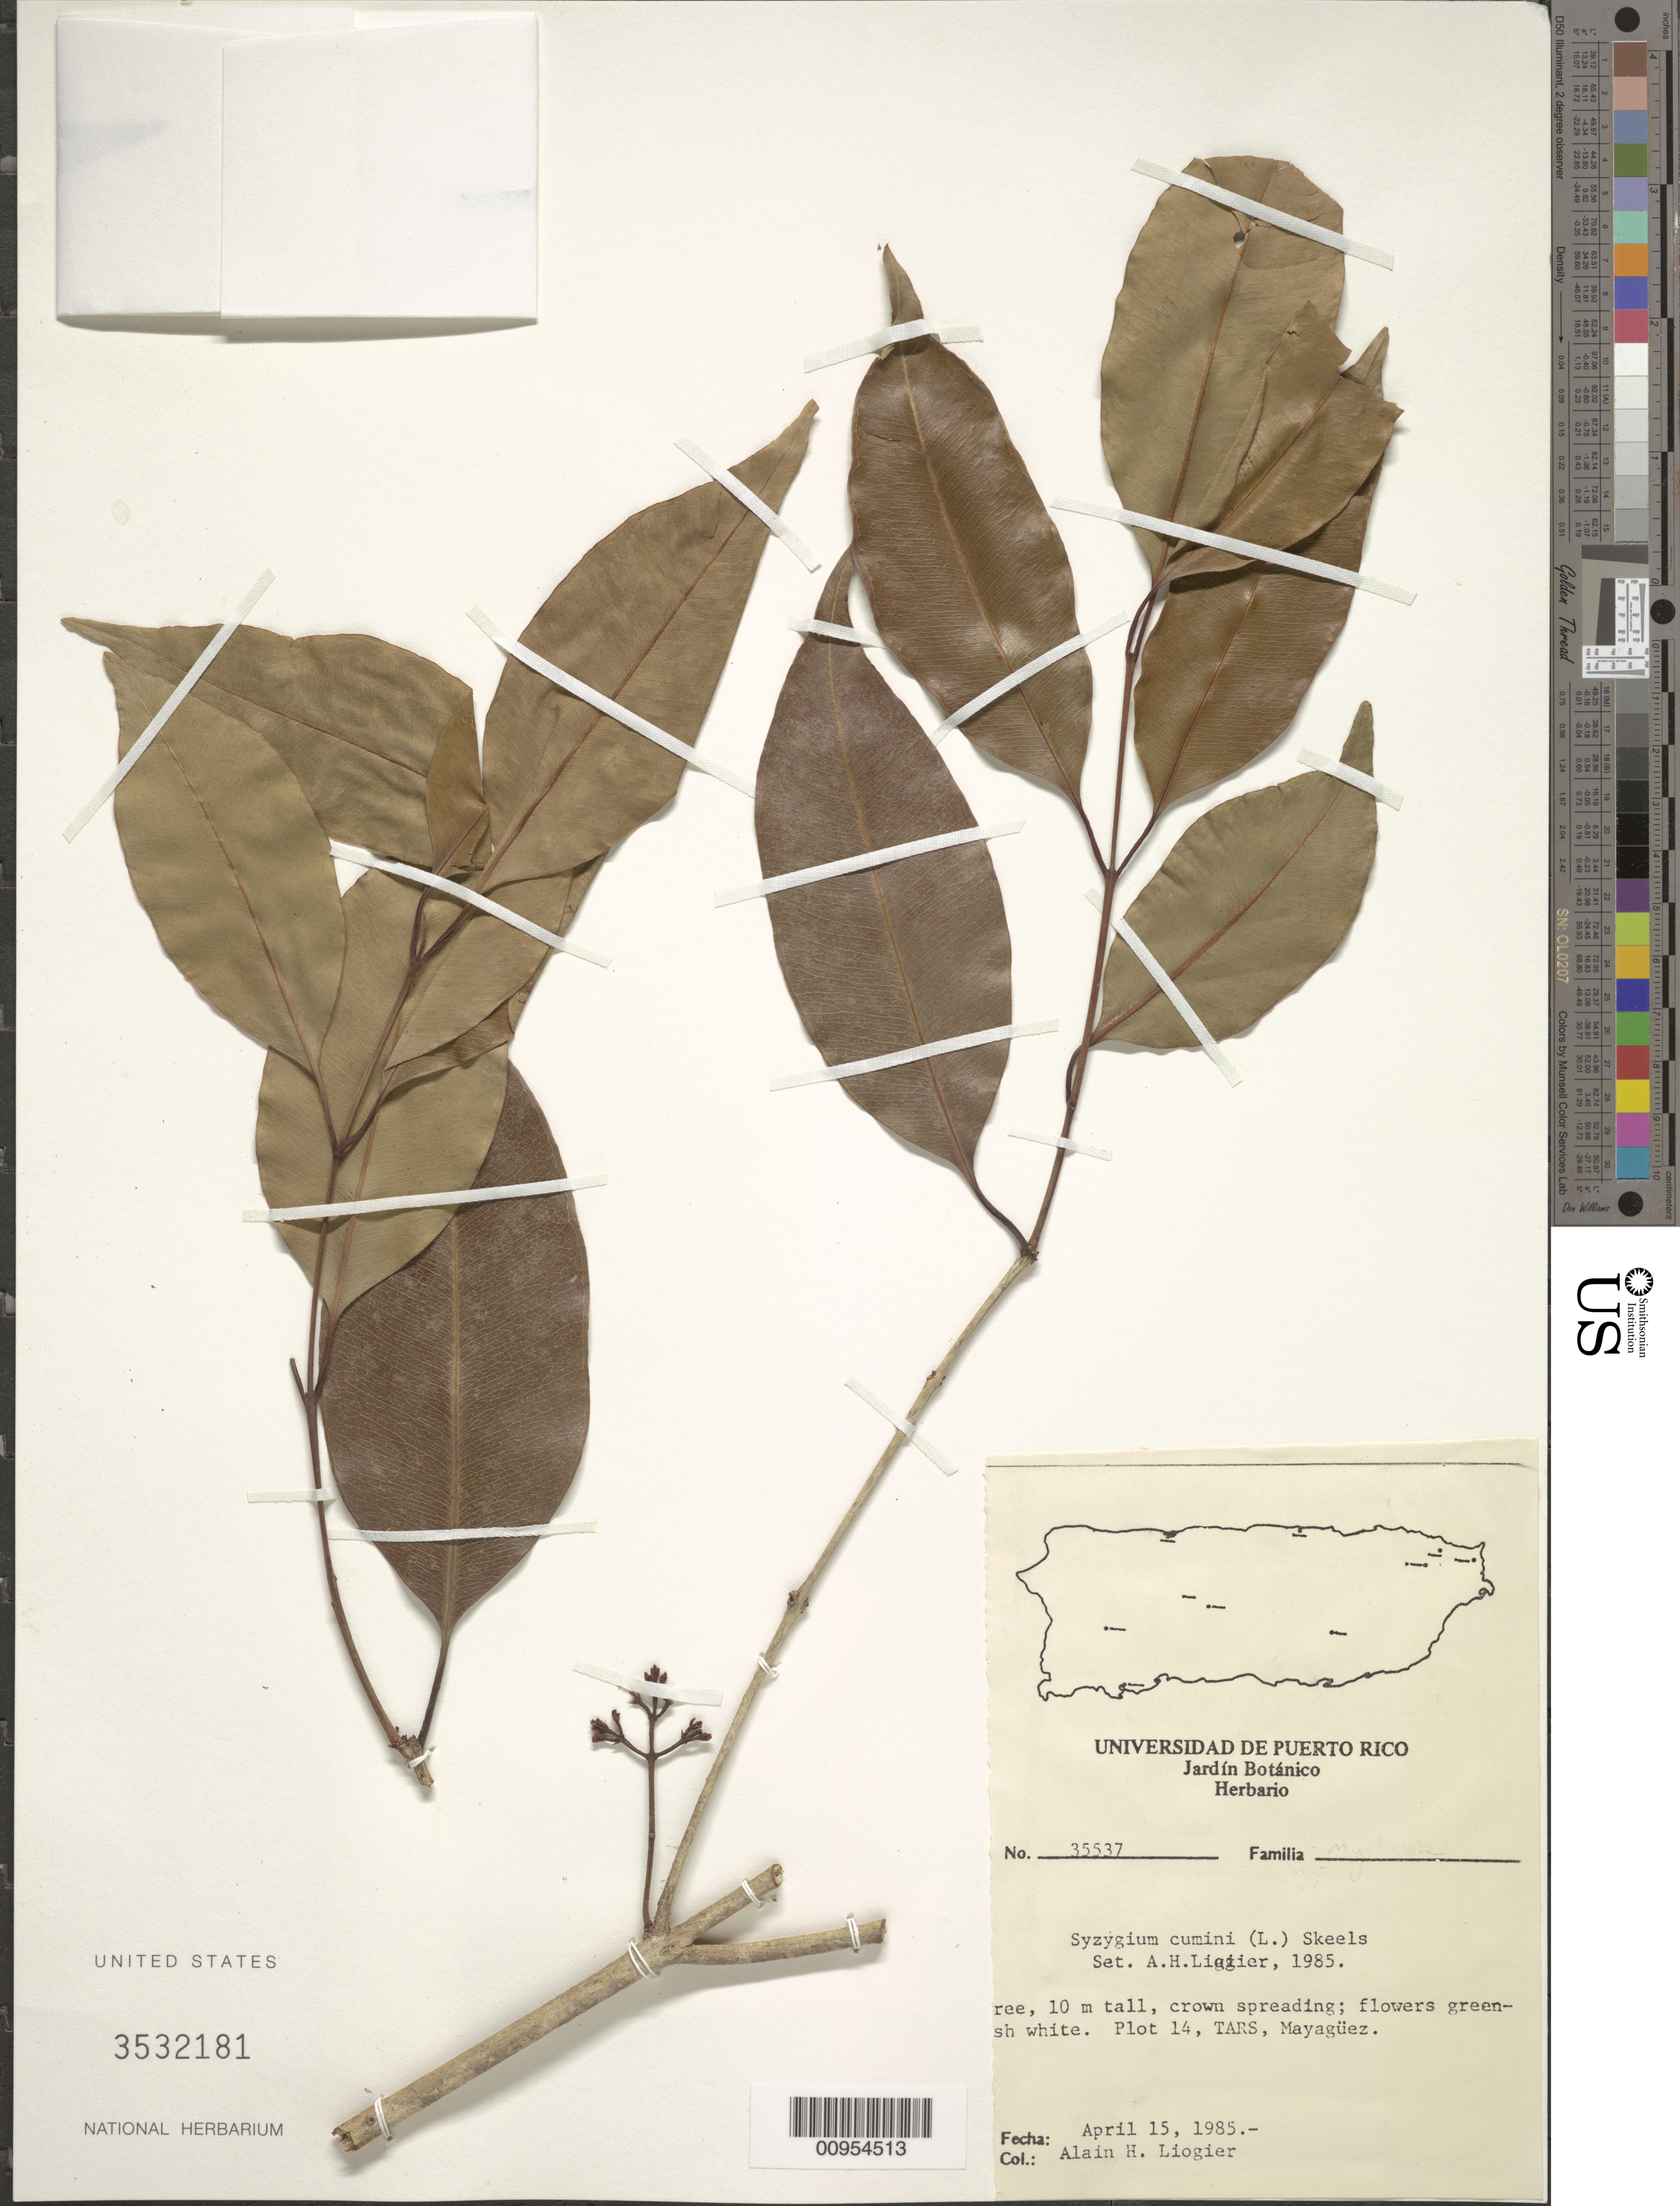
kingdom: Plantae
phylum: Tracheophyta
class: Magnoliopsida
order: Myrtales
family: Myrtaceae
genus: Syzygium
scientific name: Syzygium cumini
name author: (L.) Skeels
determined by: Liogier, Alain H.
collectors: A. H. Liogier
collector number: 35537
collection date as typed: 15 Apr 1985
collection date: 1985-04-15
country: Puerto Rico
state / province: Mayagüez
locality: TARS, Plot 14, Mayagüez.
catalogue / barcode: US 3532181